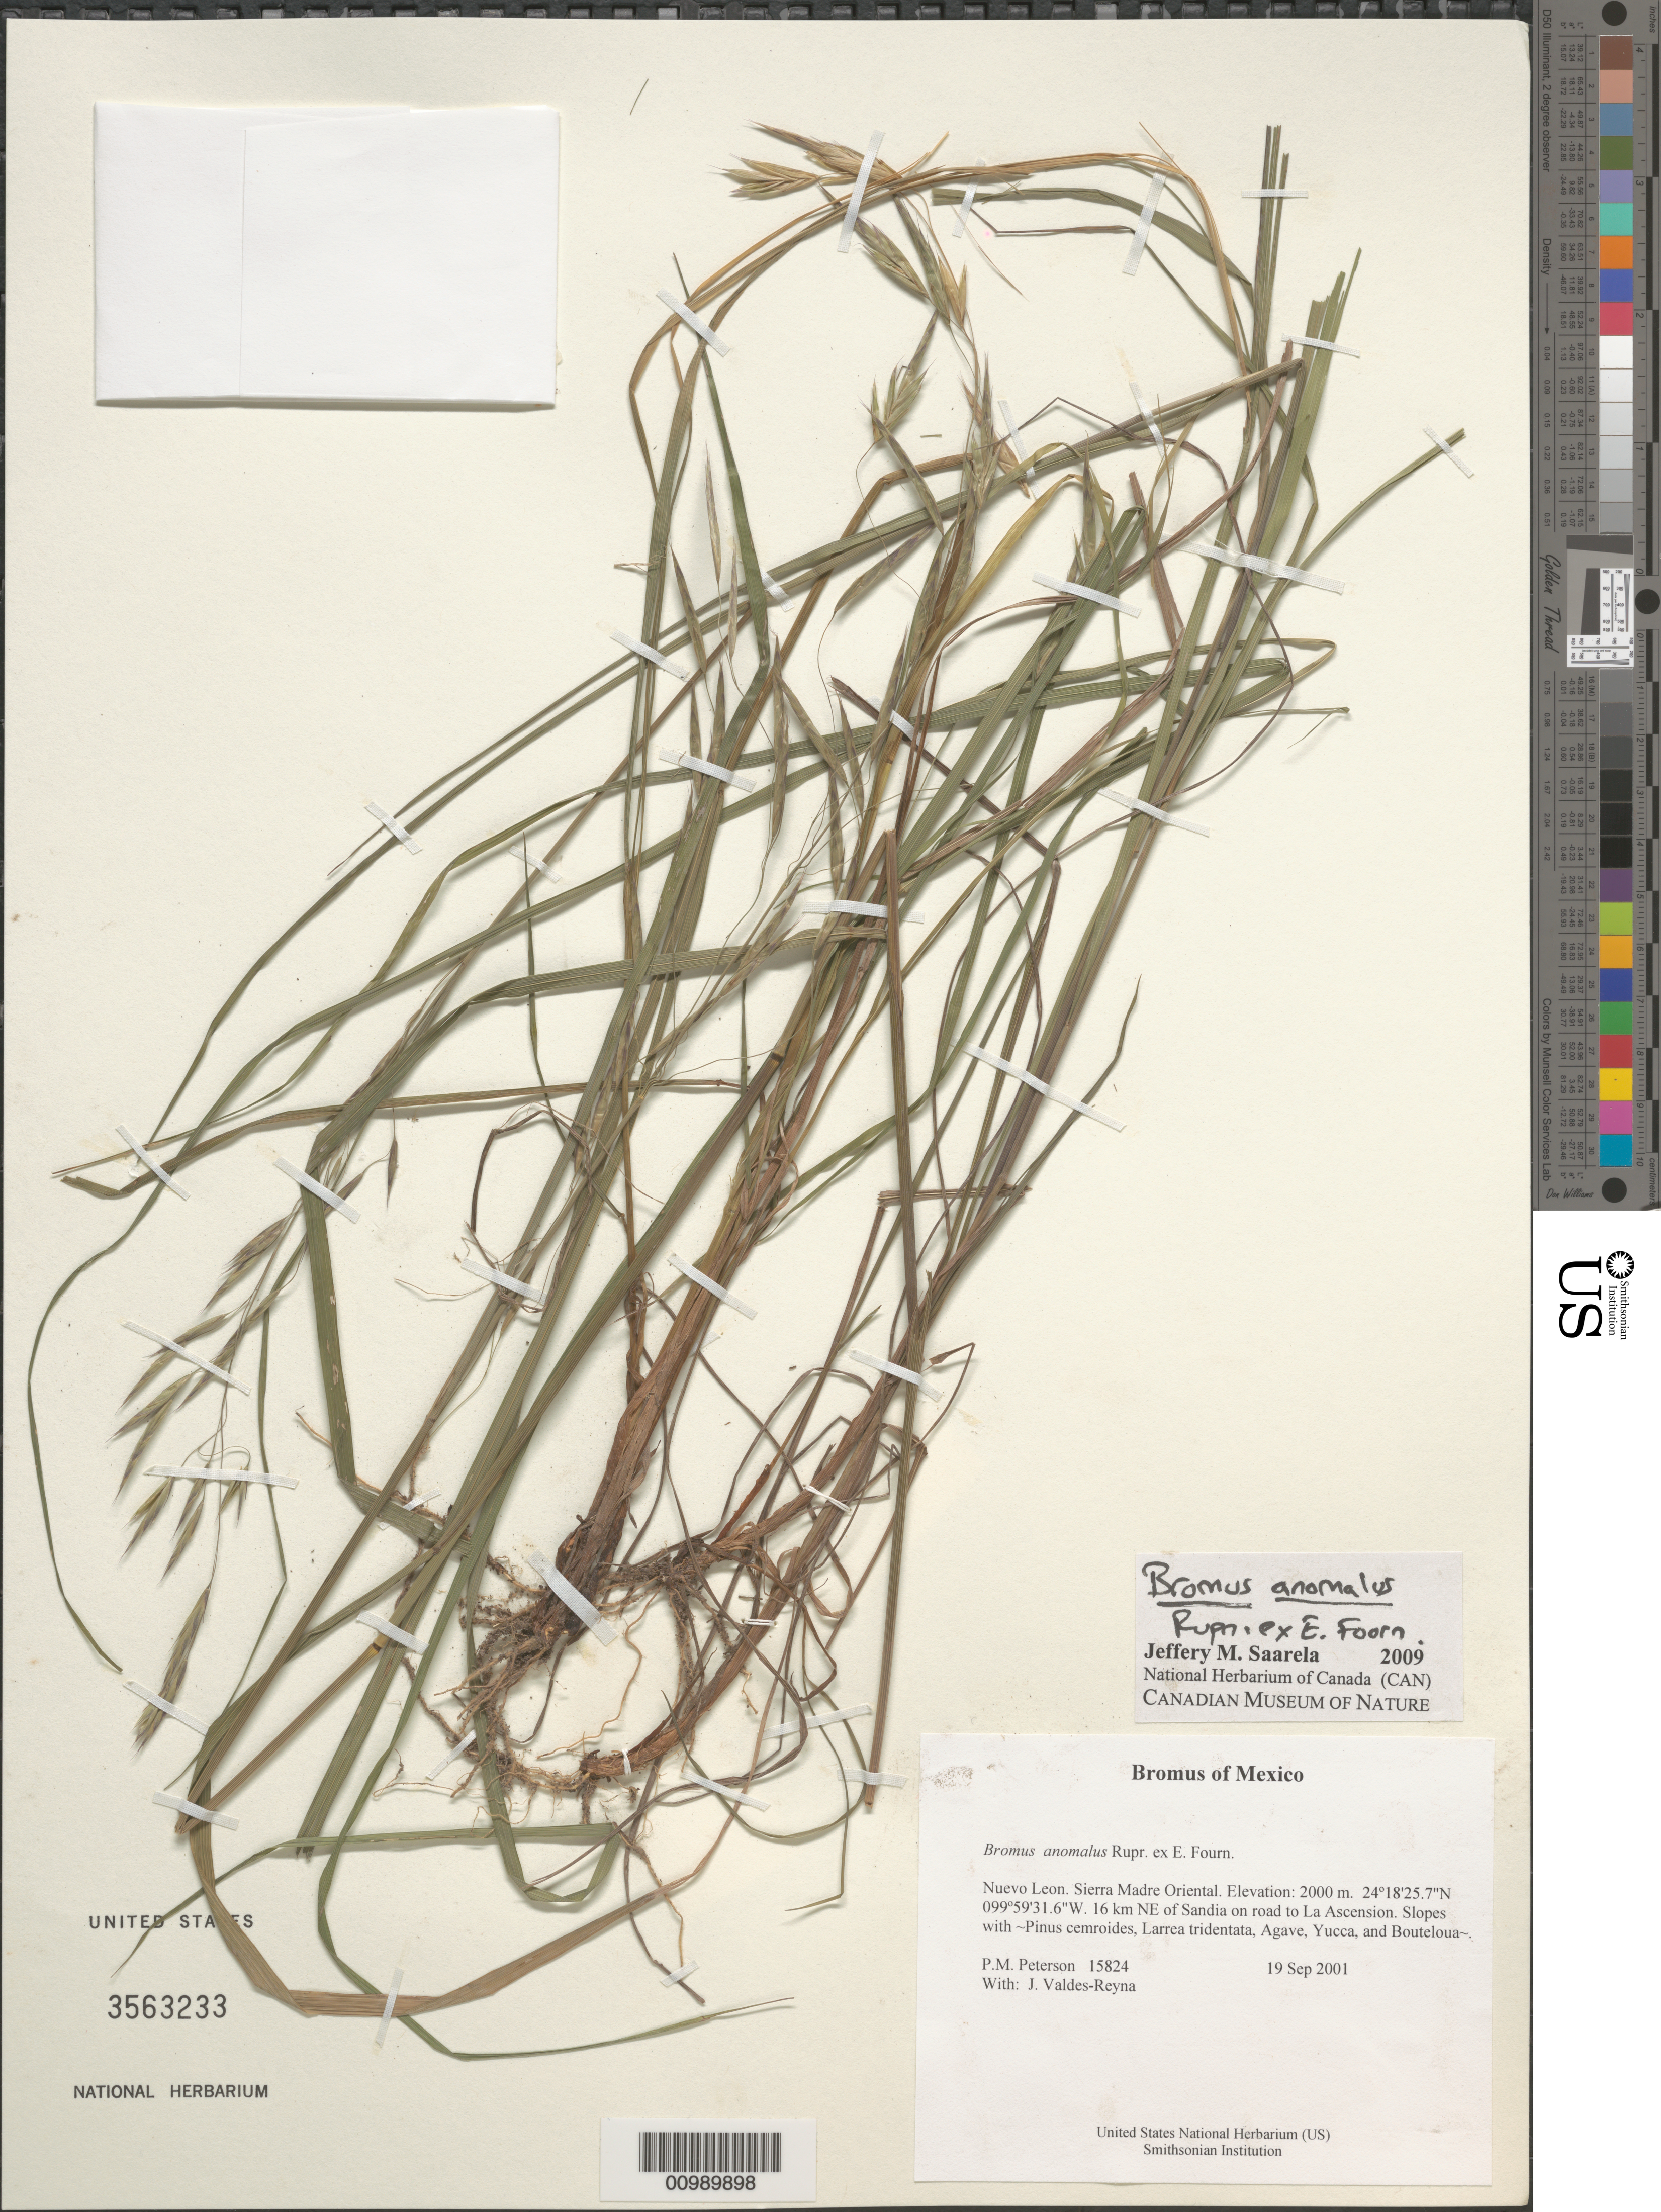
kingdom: Plantae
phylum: Tracheophyta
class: Liliopsida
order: Poales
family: Poaceae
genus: Bromus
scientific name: Bromus anomalus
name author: Rupr. ex E. Fourn.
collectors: P. M. Peterson & J. Valdés-Reyna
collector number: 15824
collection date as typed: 19 Sep 2001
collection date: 2001-09-19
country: Mexico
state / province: Nuevo León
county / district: Sierra Madre Oriental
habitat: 16 km NE of Sandia on road to La Ascension. Slopes with ~Pinus cemroides, Larrea tridentata, Agave, Yucca, and Bouteloua~.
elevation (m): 2000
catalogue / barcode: US 3563233